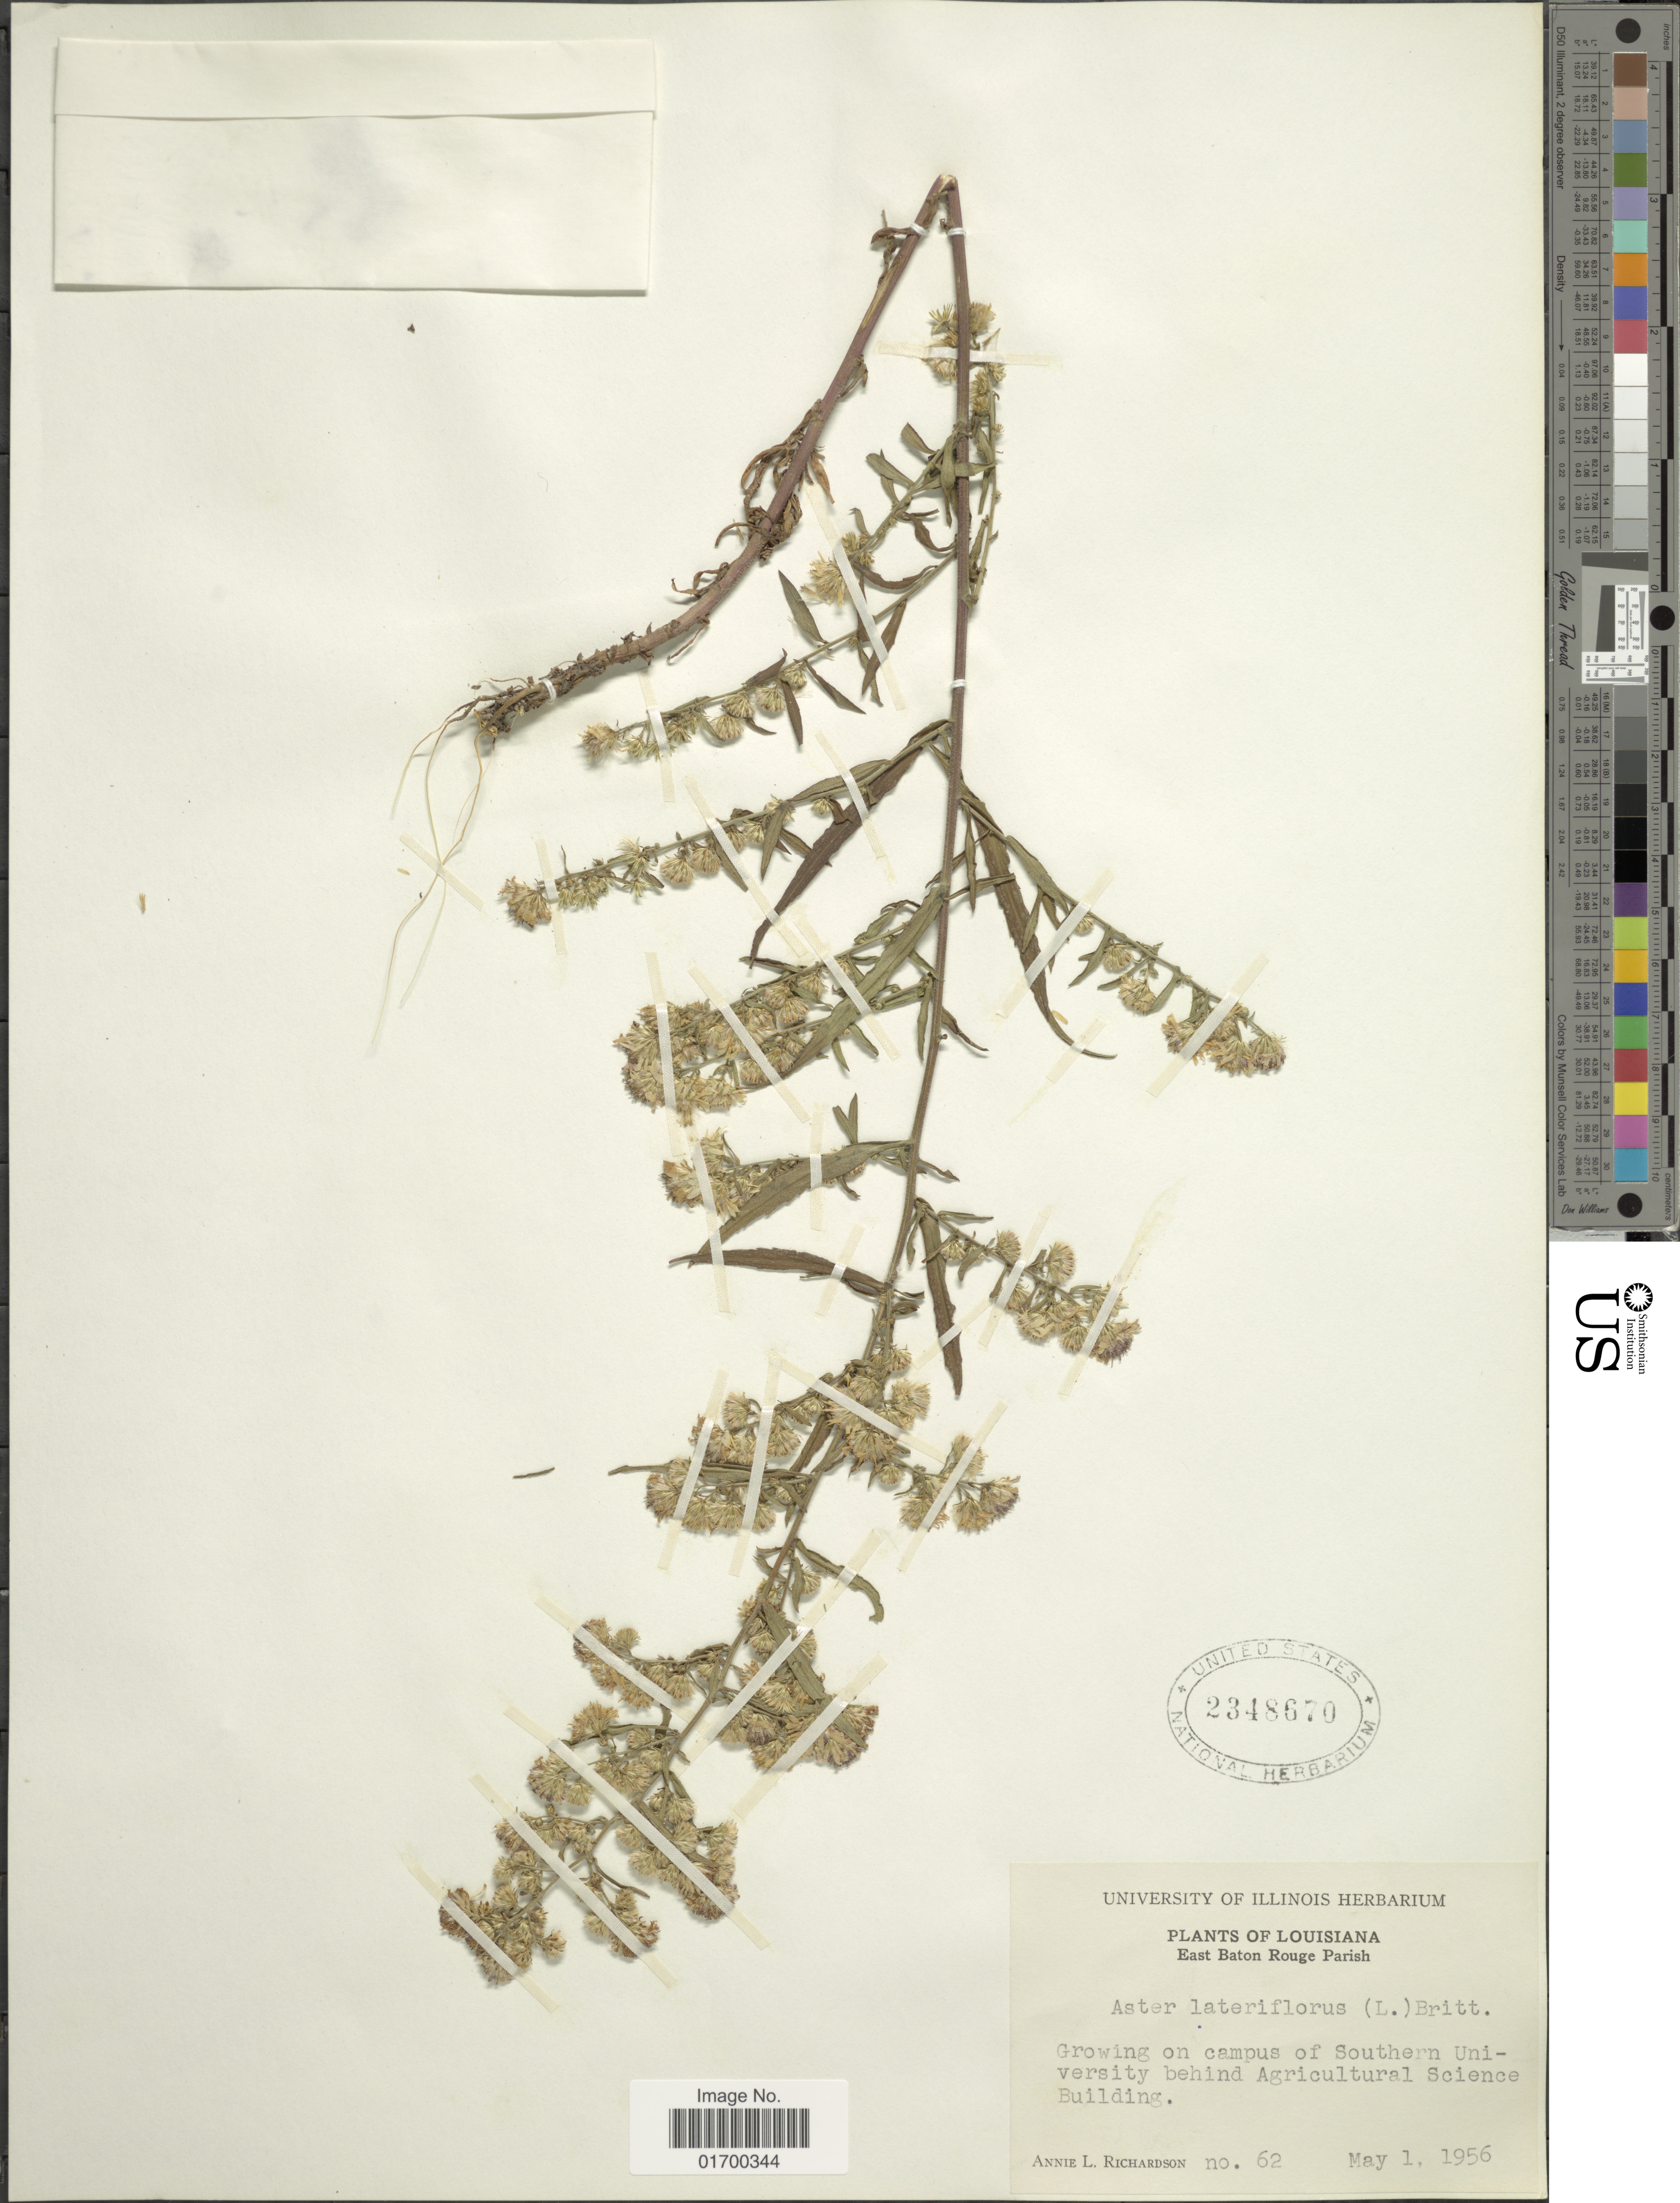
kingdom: Plantae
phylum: Tracheophyta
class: Magnoliopsida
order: Asterales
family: Asteraceae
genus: Symphyotrichum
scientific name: Symphyotrichum lateriflorum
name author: (L.) Á. Löve & D. Löve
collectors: A. L. Richardson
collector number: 62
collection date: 1956-05-01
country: United States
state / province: Louisiana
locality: East Baton Rouge Parish, growing on campus of Southern University behind Agricultural Science Building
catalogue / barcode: US 2348670